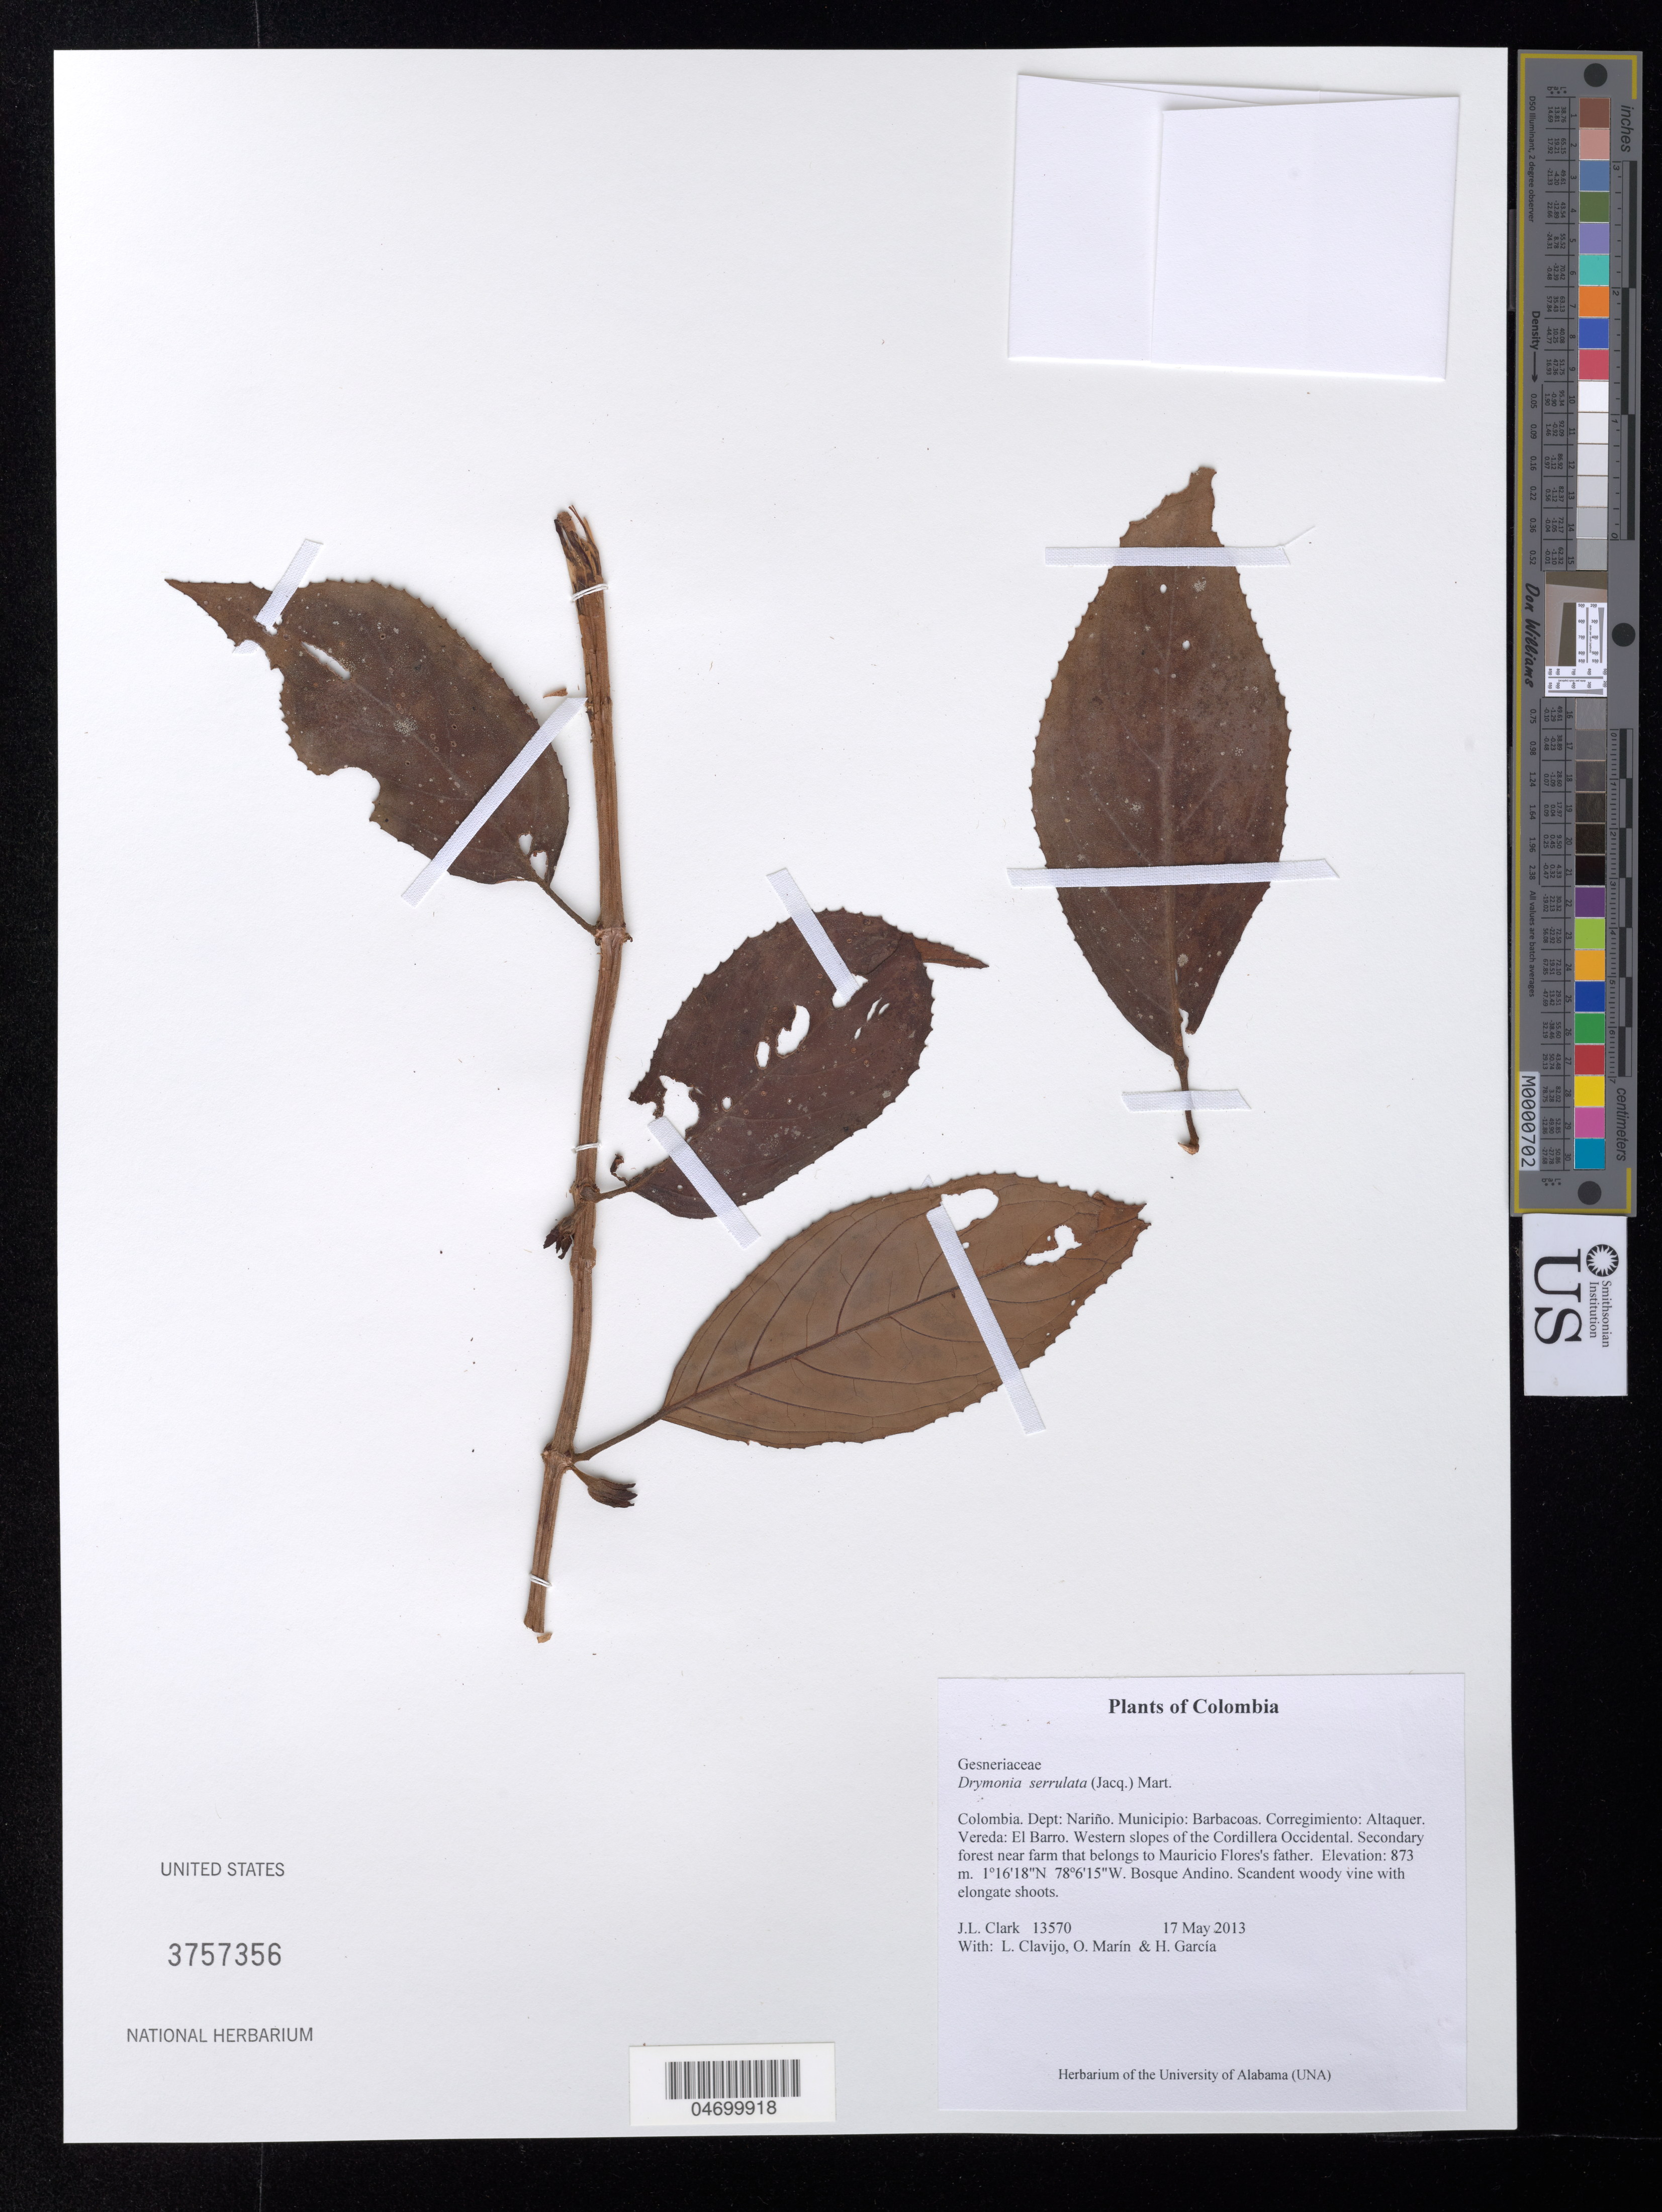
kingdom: Plantae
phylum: Tracheophyta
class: Magnoliopsida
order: Lamiales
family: Gesneriaceae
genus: Drymonia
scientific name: Drymonia serrulata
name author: (Jacq.) Mart.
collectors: J. L. Clark, L. Clavijo, J. Howieson & H. Garcia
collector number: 13570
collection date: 2013-05-17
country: Colombia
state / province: Nariño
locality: Dept: Nariño. Municipio: Barbacoas. Corregimiento: Altaquer. Vereda: El Barro. Western slopes of the Cordillera Occidental. Secondary forest near farm that belongs to Mauricio Flores's father.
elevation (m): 873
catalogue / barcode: US 3757356